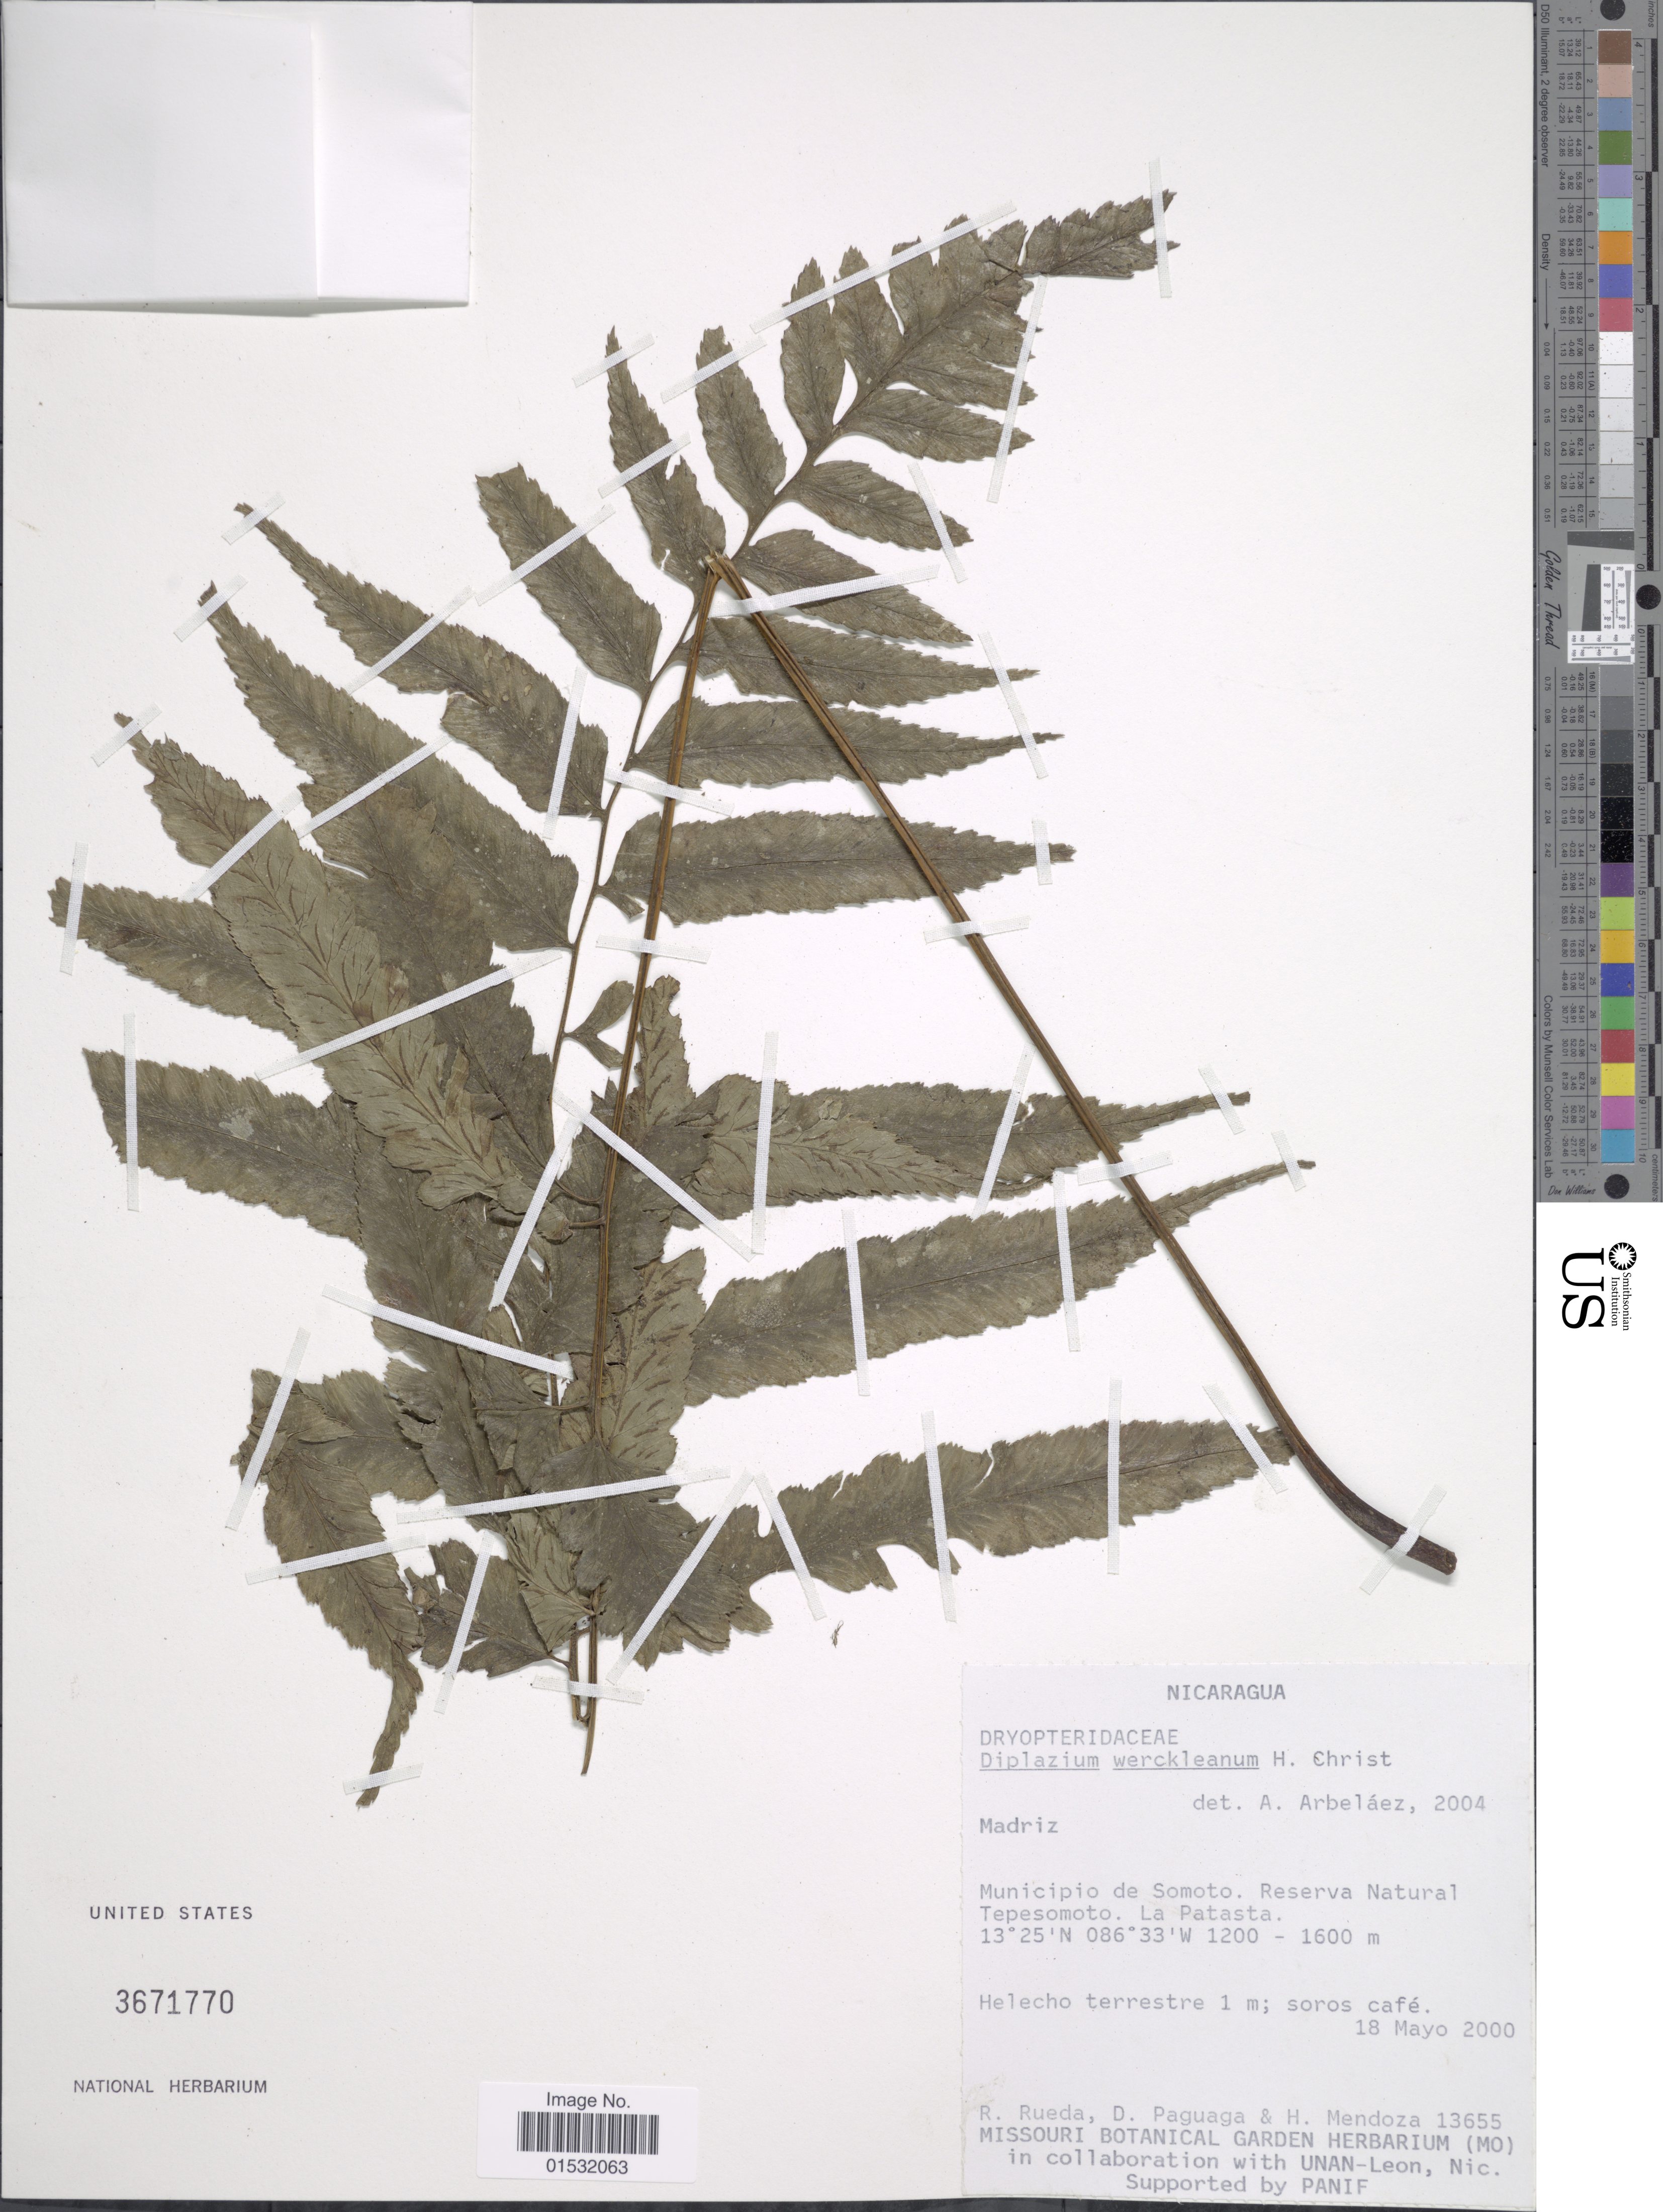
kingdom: Plantae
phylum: Tracheophyta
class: Polypodiopsida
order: Polypodiales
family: Athyriaceae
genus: Diplazium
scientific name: Diplazium werckleanum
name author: Christ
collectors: R. Rueda, D. Paguaga & H. Mendoza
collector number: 13655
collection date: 2000-05-18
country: Nicaragua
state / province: Madriz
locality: Municipio de Somoto. Reserva Natural Tepesomoto. La Patasta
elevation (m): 1200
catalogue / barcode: US 3671770